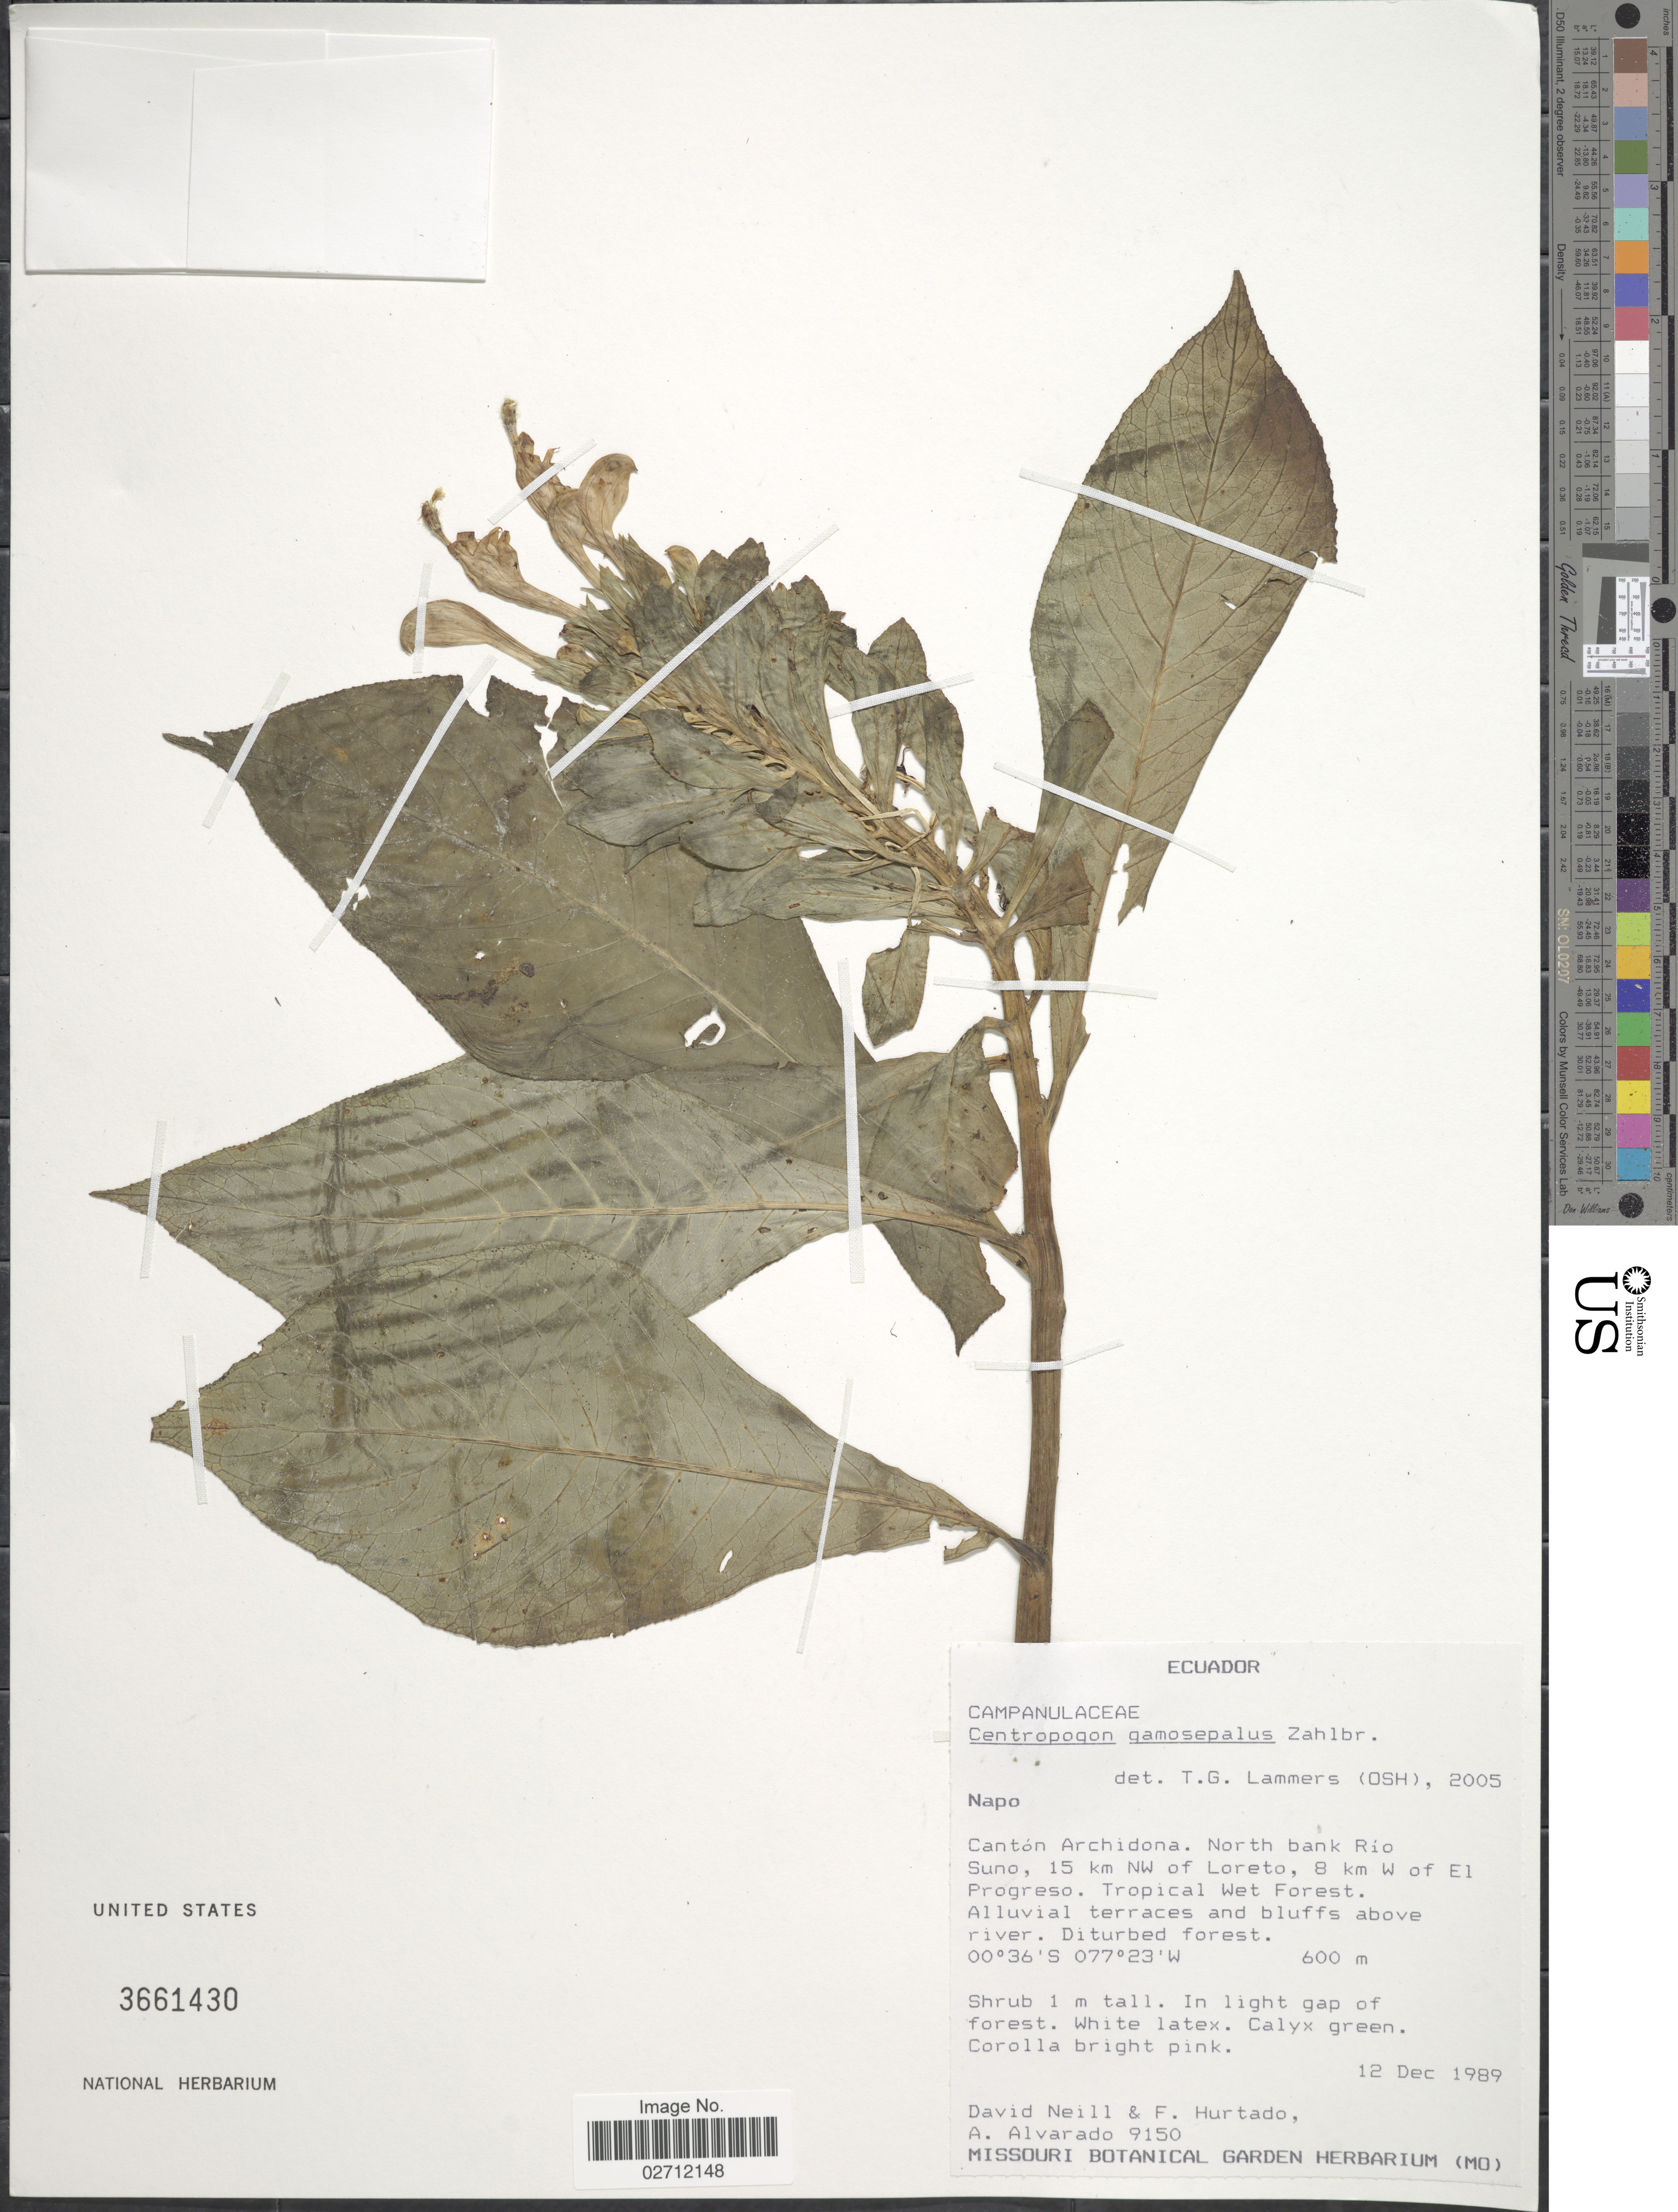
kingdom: Plantae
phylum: Tracheophyta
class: Magnoliopsida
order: Asterales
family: Campanulaceae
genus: Centropogon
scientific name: Centropogon gamosepalus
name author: Zahlbr.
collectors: D. Neill, F. Hurtado & A. Alvarado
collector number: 9150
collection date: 1989-12-12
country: Ecuador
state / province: Napo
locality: Canton Archidona, North bank Rio Suno, 15 km NW of Loreto, 8 km W of El Progreso, alluvial terraces and bluffs above river.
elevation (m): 600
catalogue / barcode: US 3661430